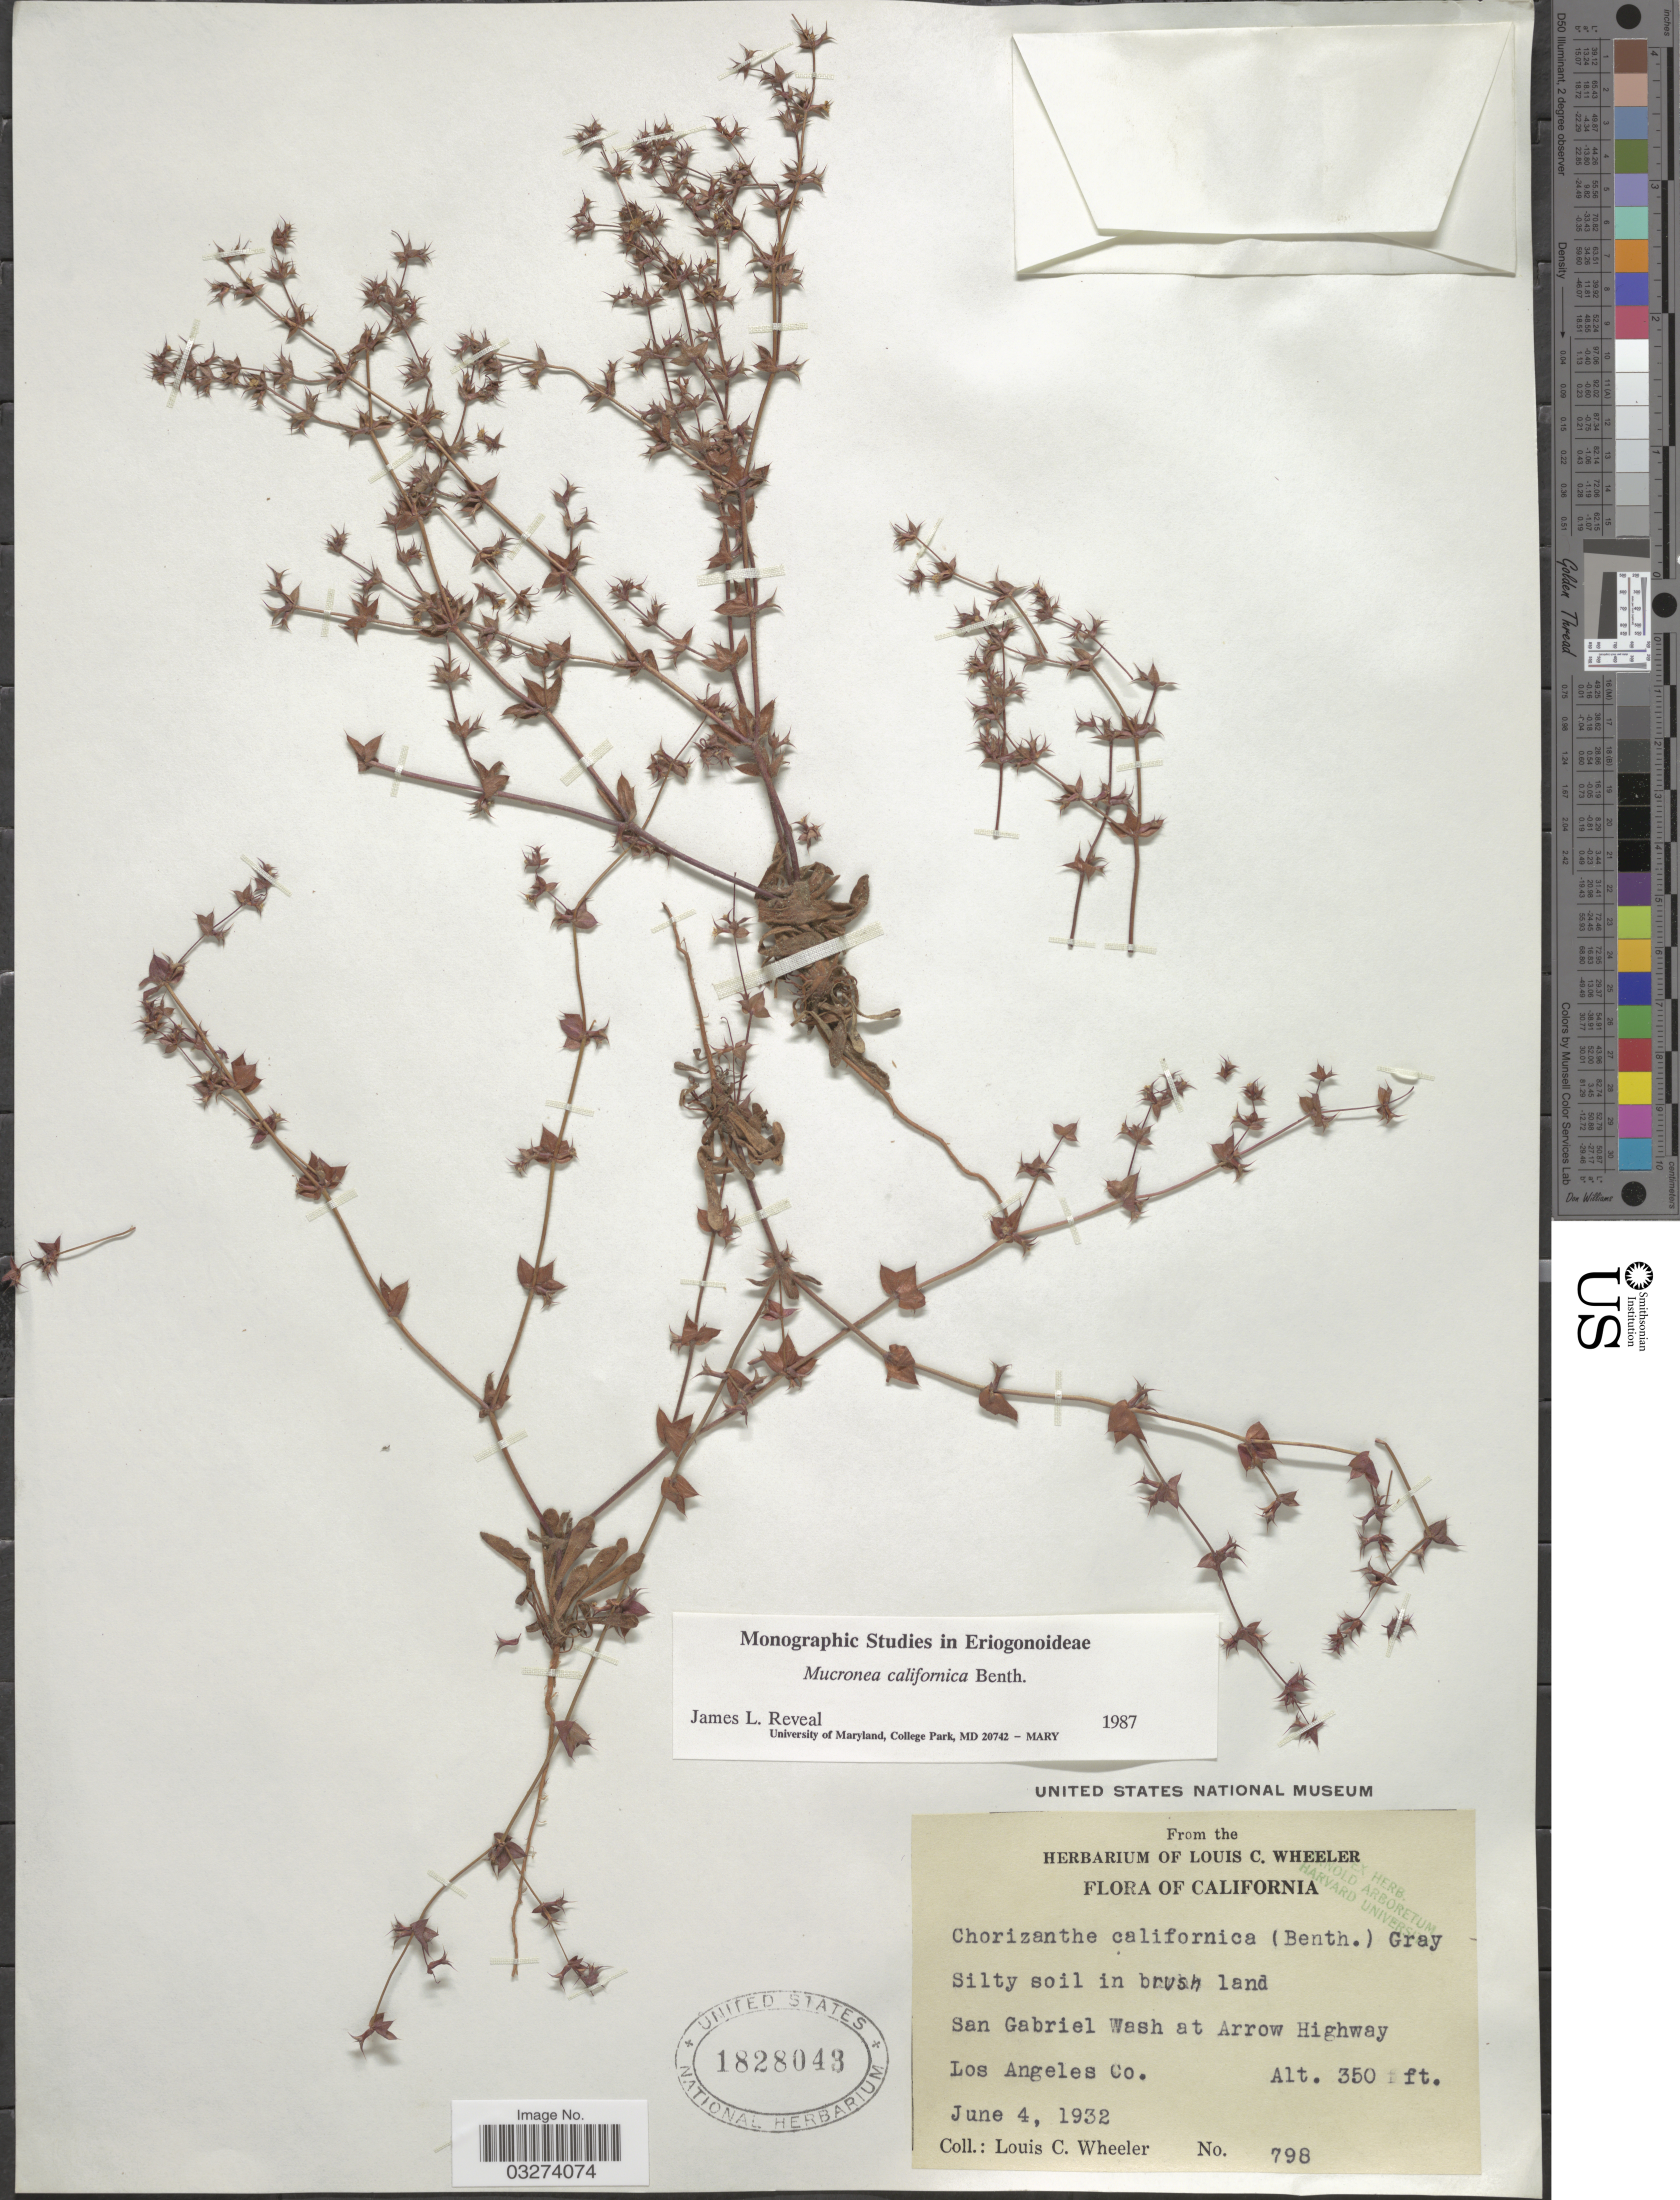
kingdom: Plantae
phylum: Tracheophyta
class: Magnoliopsida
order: Caryophyllales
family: Polygonaceae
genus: Mucronea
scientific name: Mucronea californica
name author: Benth.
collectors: L. C. Wheeler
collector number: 798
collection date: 1932-06-04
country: United States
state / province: California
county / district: Los Angeles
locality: San Gabriel Wash at Arrow Highway. Los Angeles Co.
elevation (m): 107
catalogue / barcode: US 1828043